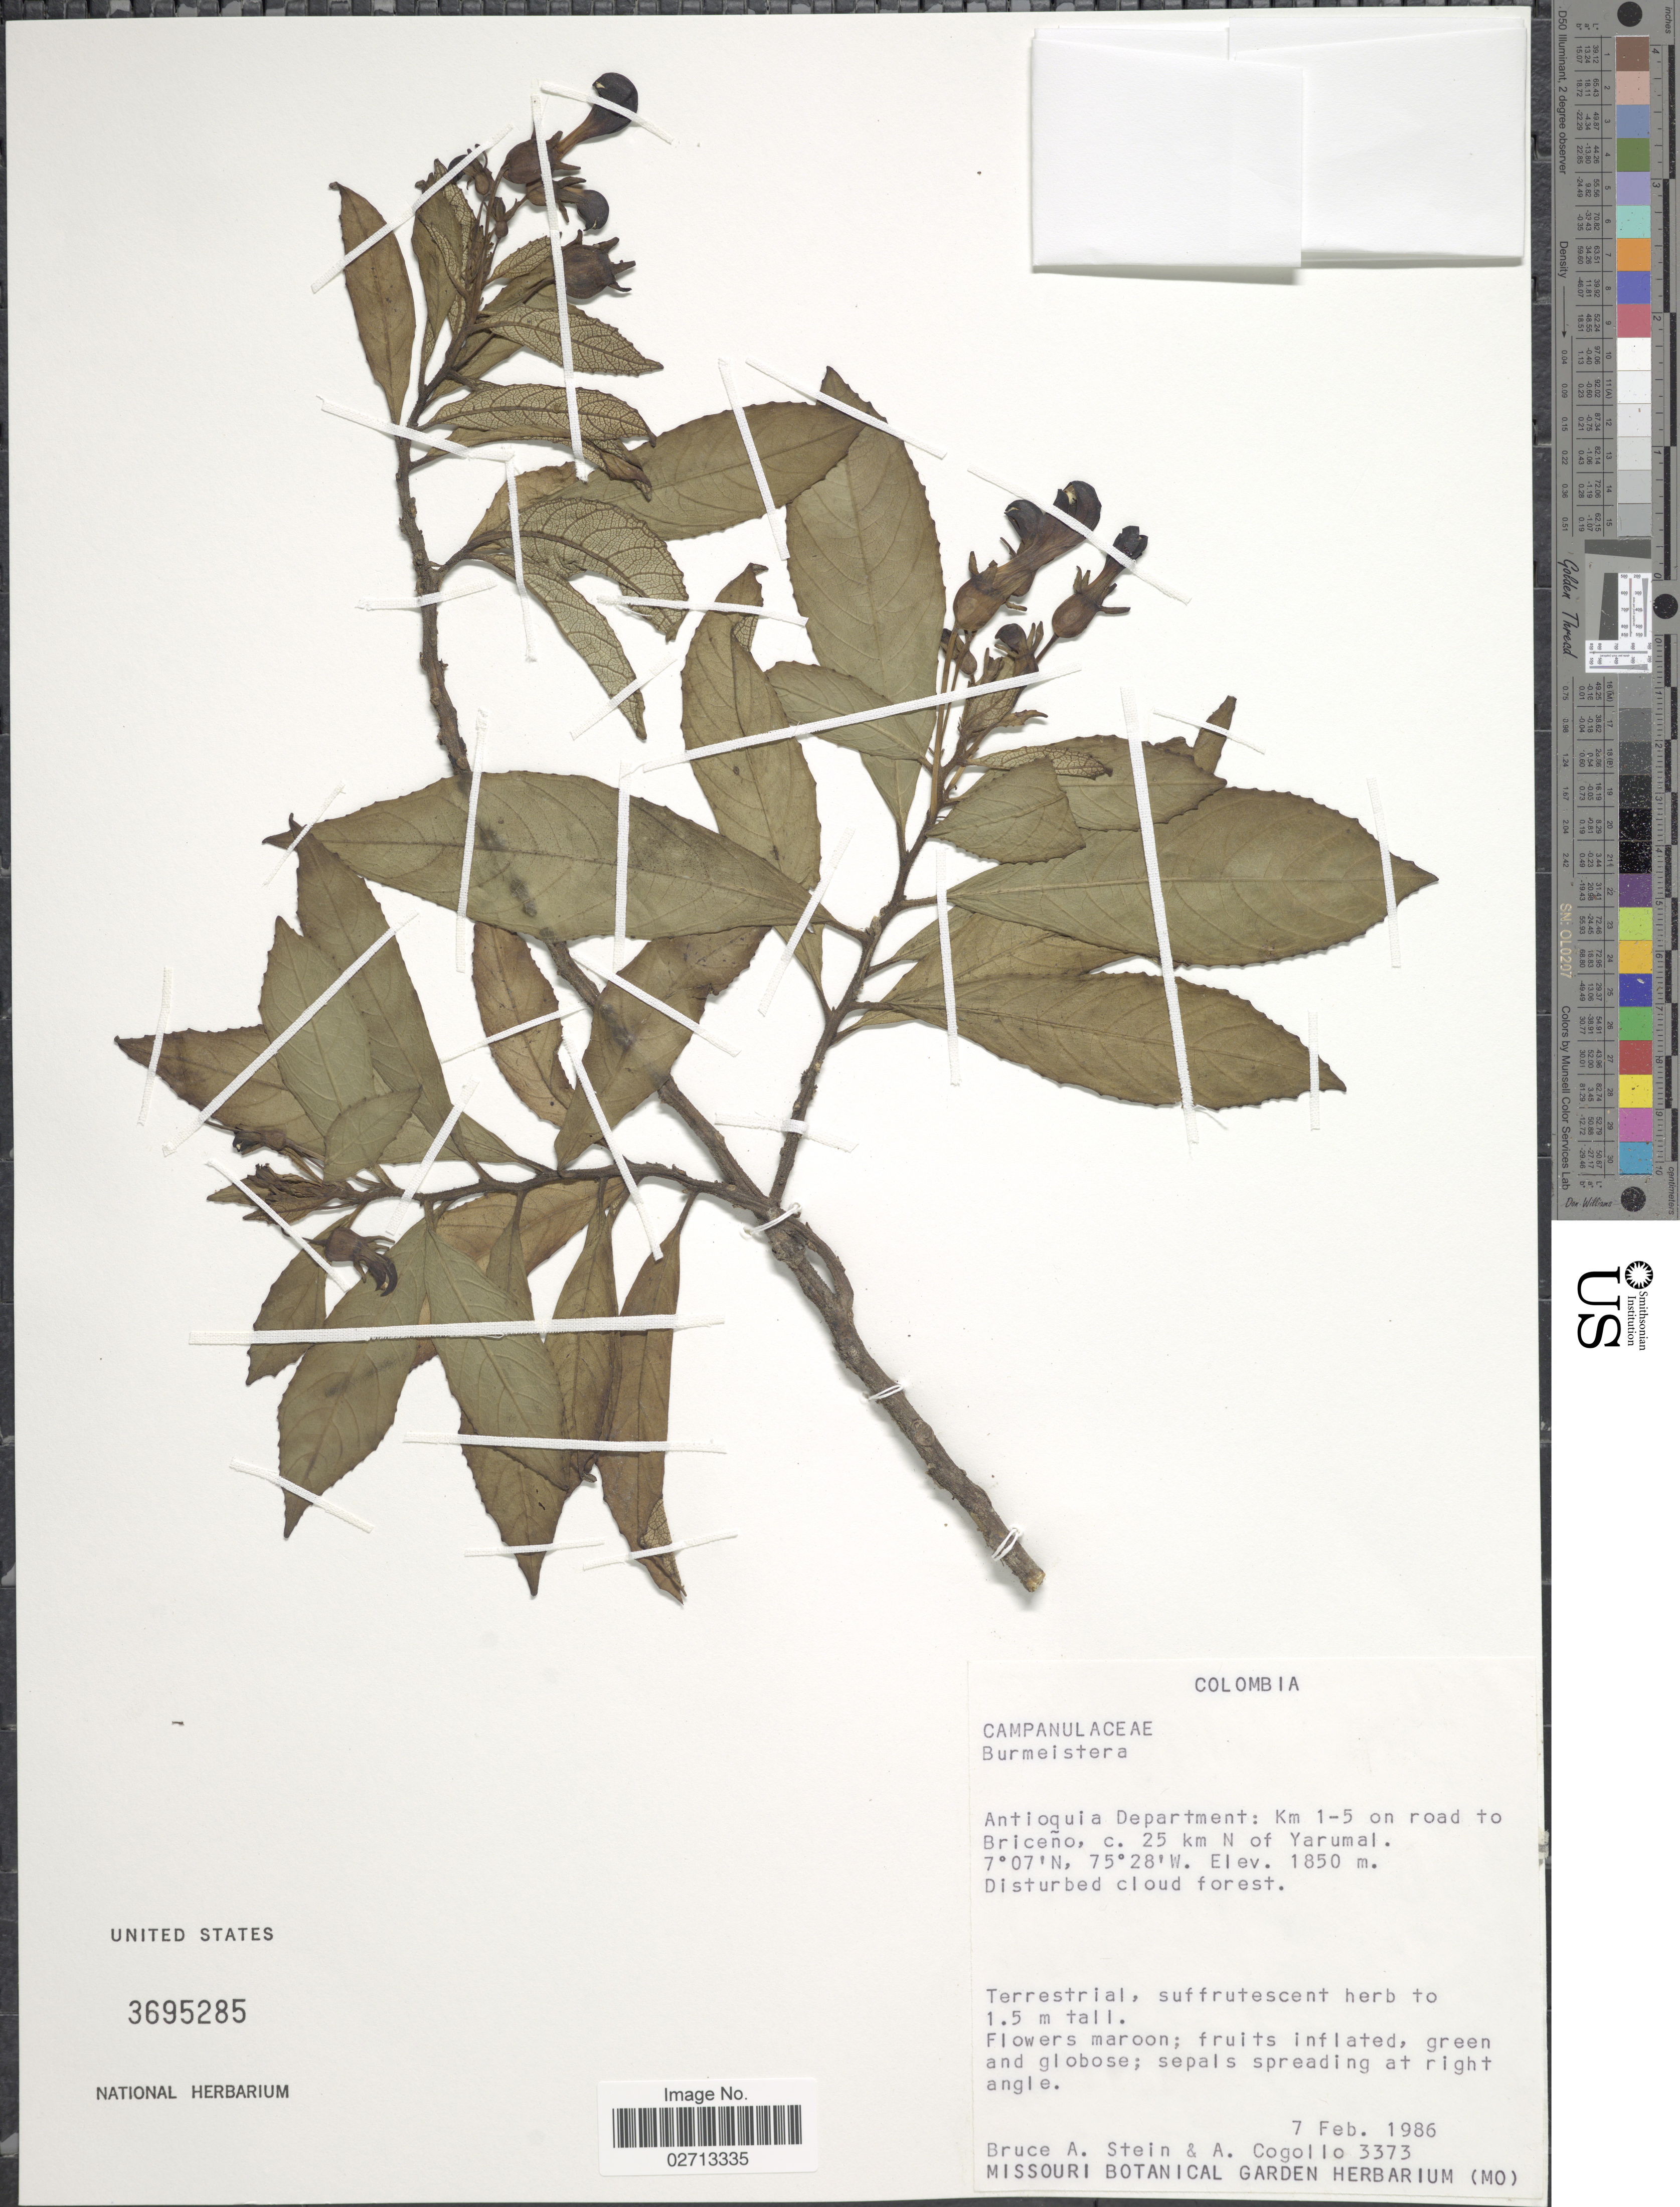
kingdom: Plantae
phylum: Tracheophyta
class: Magnoliopsida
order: Asterales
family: Campanulaceae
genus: Burmeistera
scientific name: Burmeistera sp.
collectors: B. A. Stein & A. Cogollo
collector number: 3373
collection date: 1986-02-07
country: Colombia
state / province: Antioquia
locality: Antioquia Department: Km 1-5 on road to Briceño, c. 25 km N of Yarumal.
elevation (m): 1850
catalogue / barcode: US 3695285